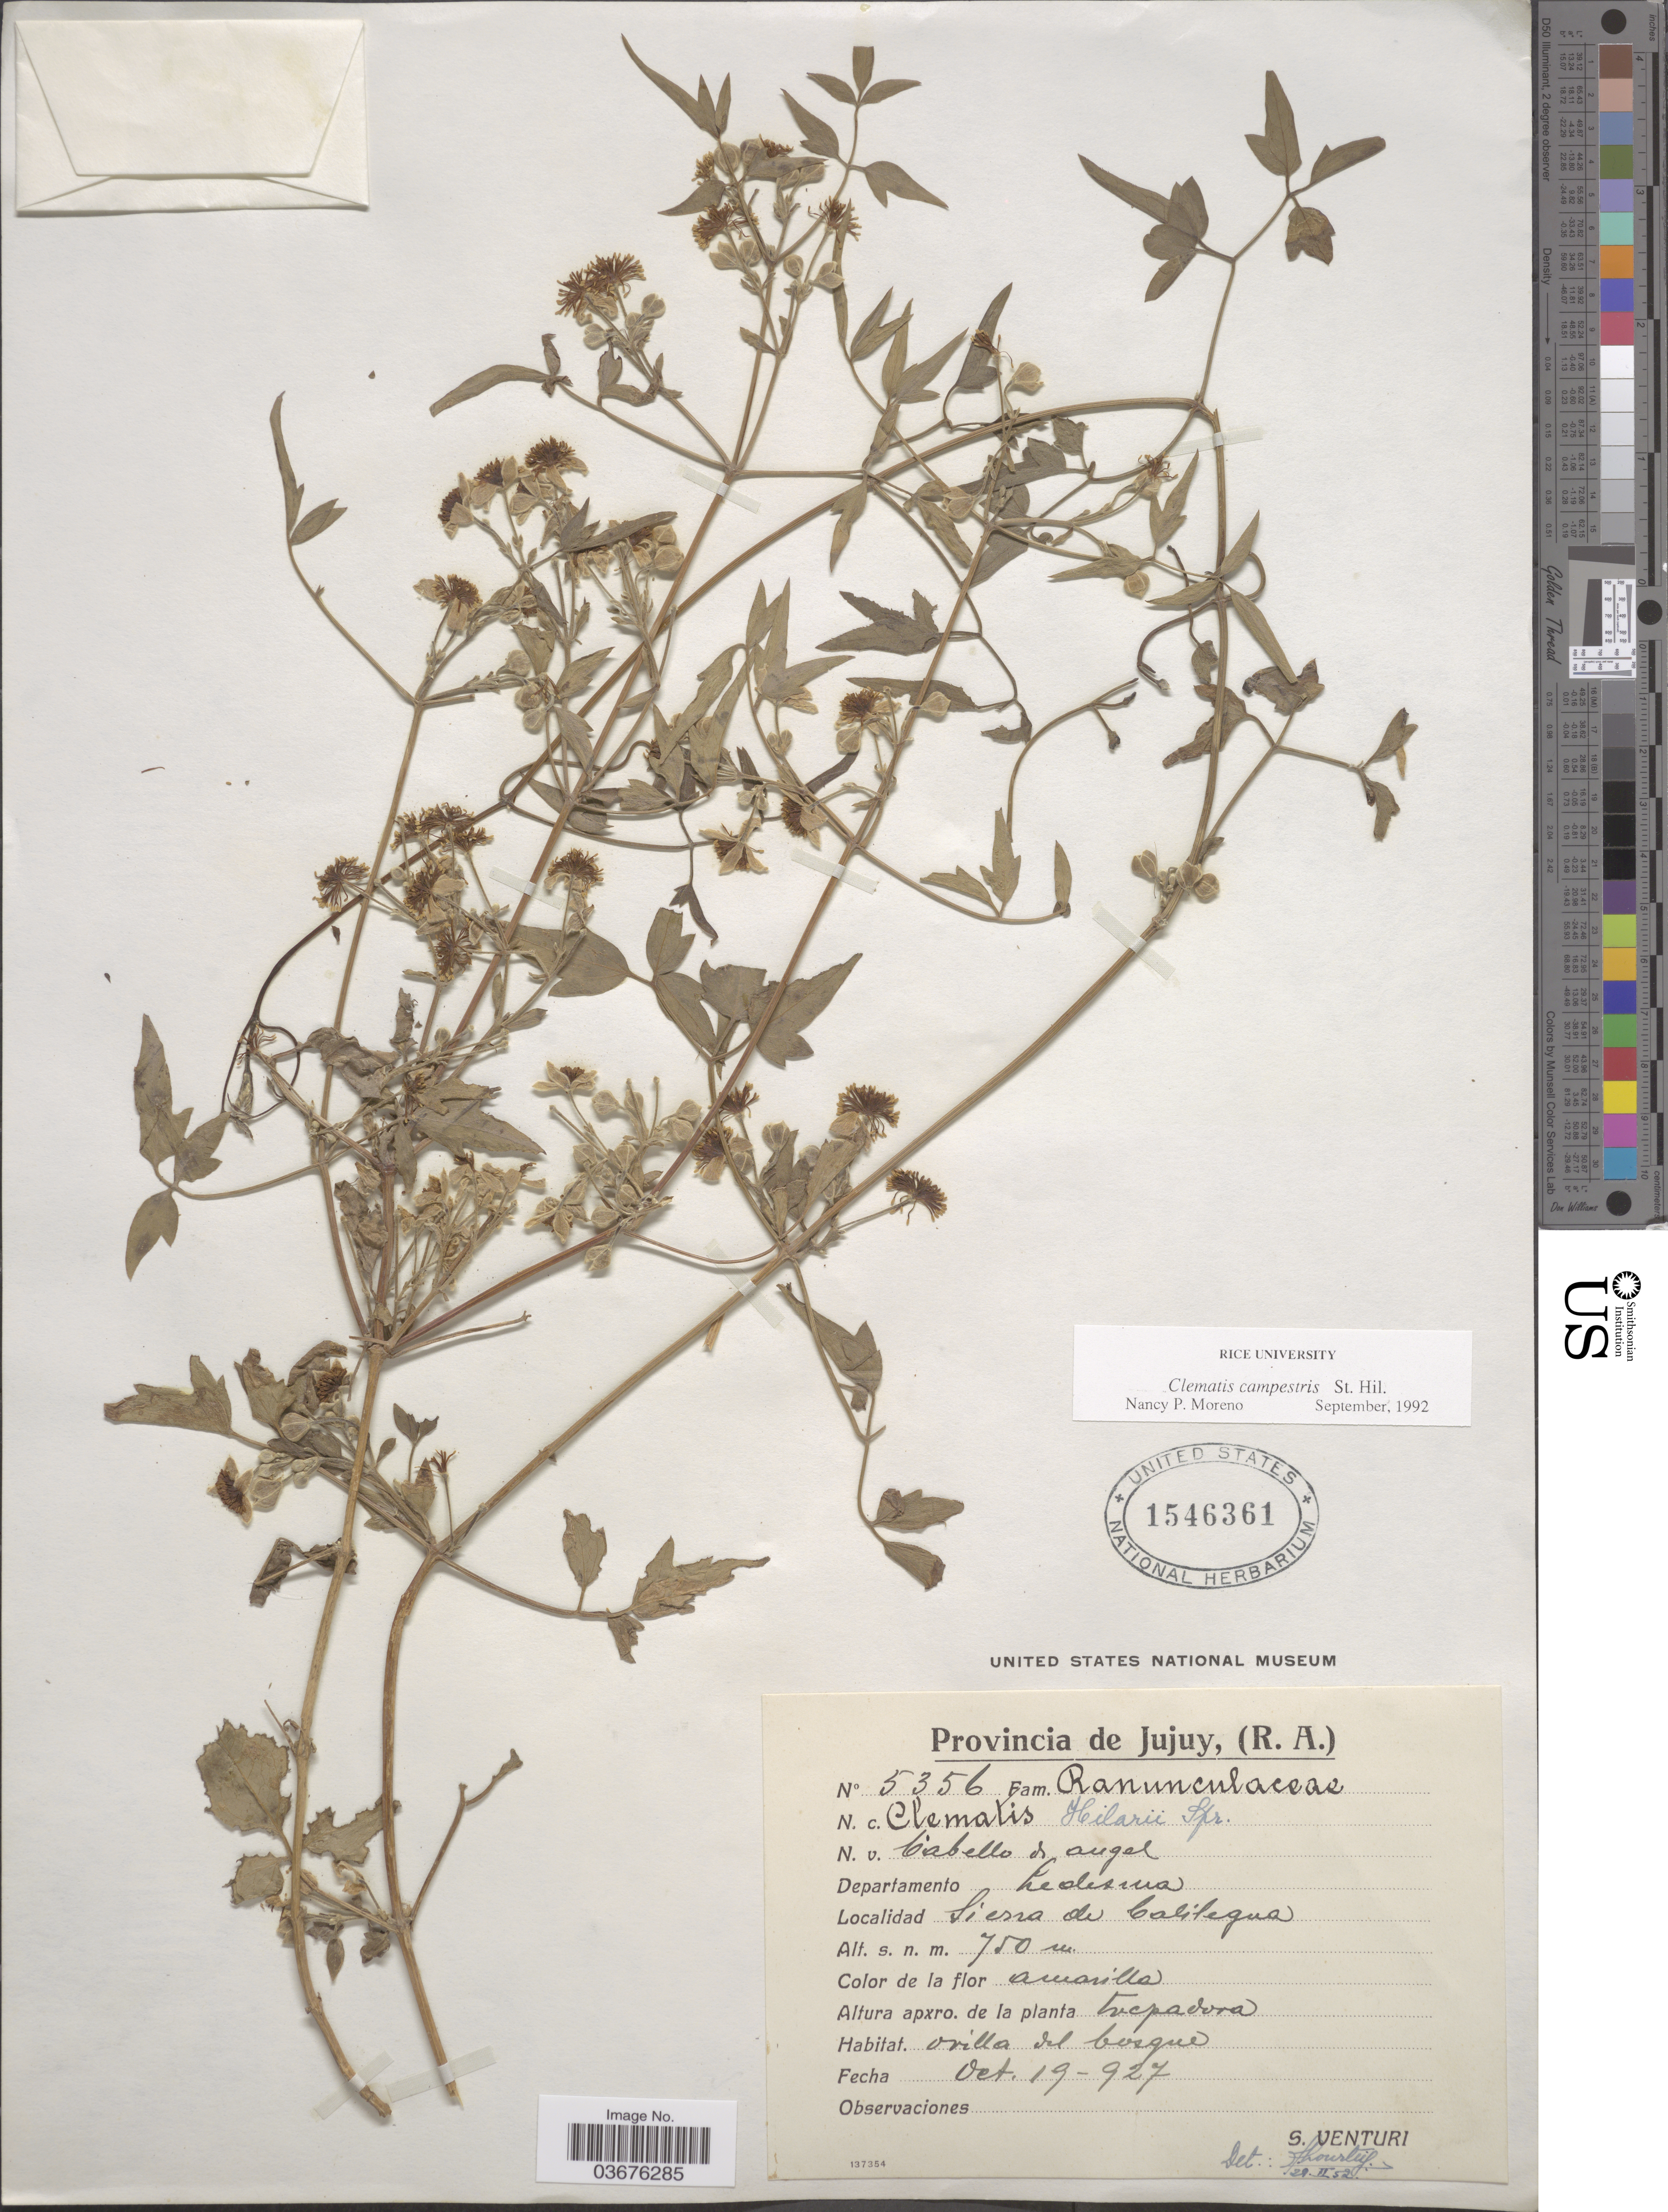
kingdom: Plantae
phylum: Tracheophyta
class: Magnoliopsida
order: Ranunculales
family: Ranunculaceae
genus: Clematis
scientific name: Clematis campestris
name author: A. St.-Hil.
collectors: S. Venturi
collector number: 5356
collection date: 1927-10-19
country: Argentina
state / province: Jujuy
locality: Departamento Ledesma, Sierra de Calilegua.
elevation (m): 750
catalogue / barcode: US 1546361